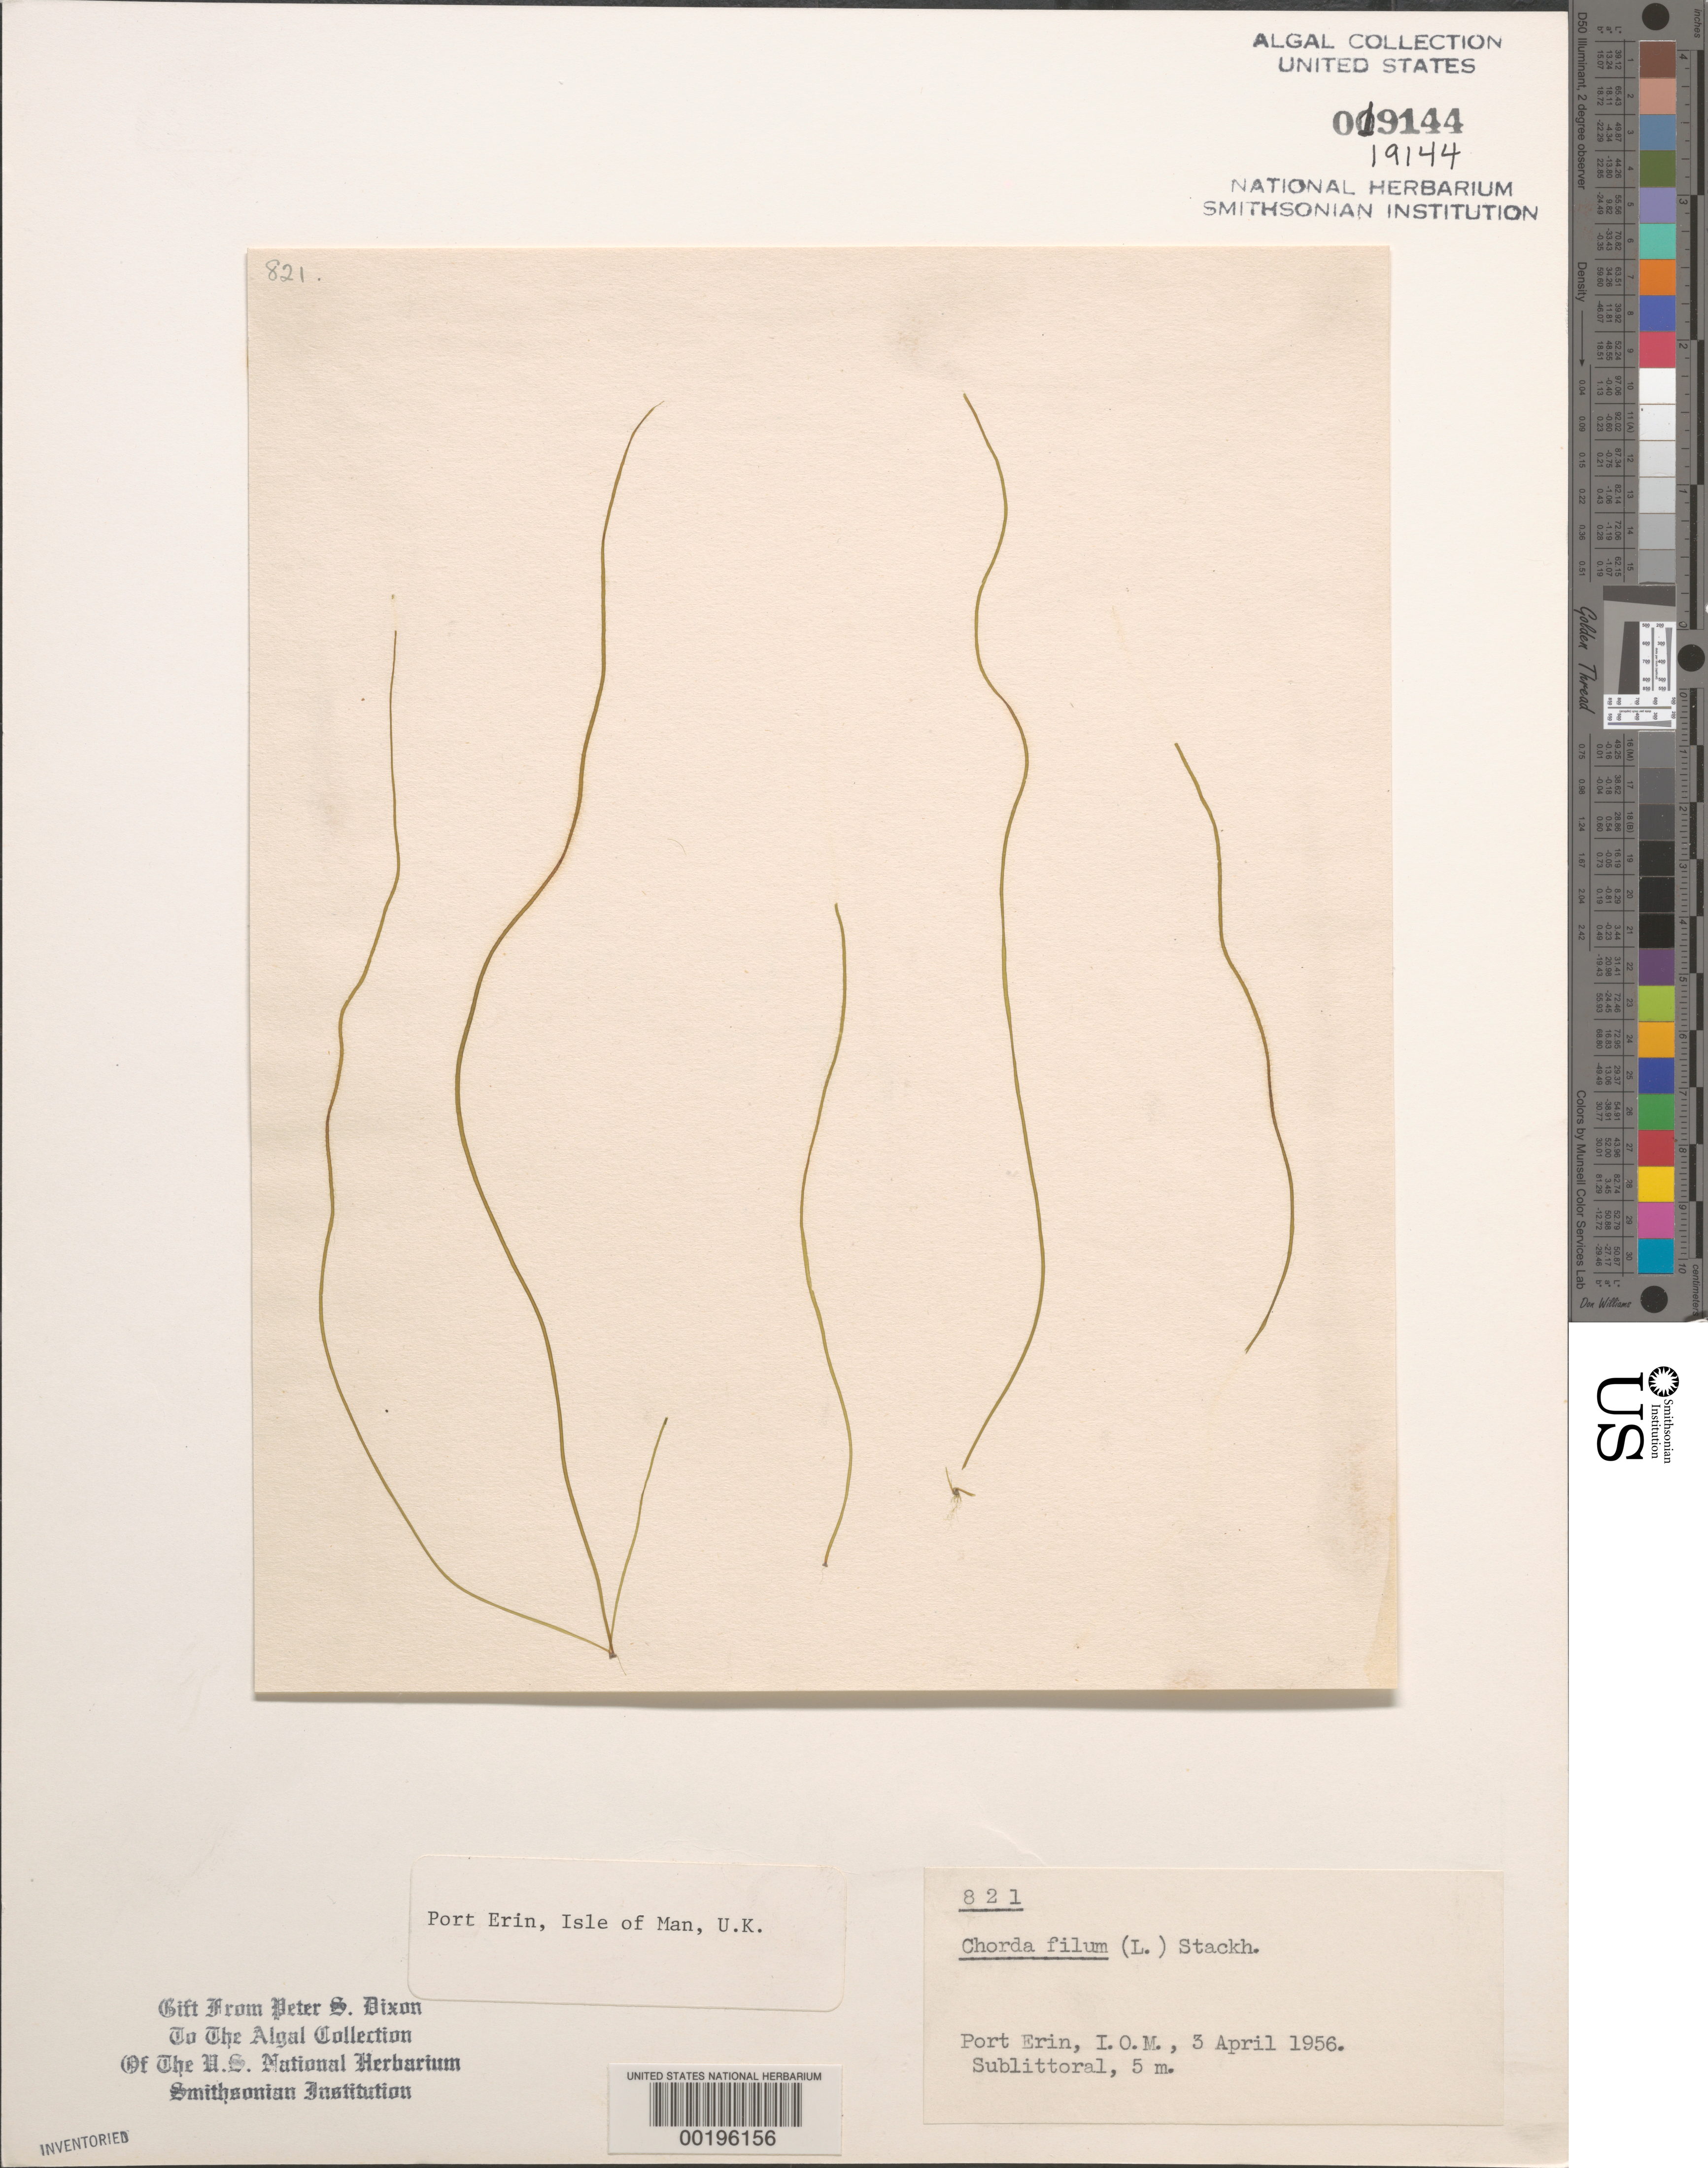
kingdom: Chromista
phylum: Ochrophyta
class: Phaeophyceae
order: Laminariales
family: Chordaceae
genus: Chorda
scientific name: Chorda filum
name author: (L.) Stackh.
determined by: Dixon, P. S.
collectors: P. S. Dixon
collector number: PSD 821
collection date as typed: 03 Apr 1956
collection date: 1956-04-03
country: United Kingdom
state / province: England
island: Isle of Man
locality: Erin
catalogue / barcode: US 19144